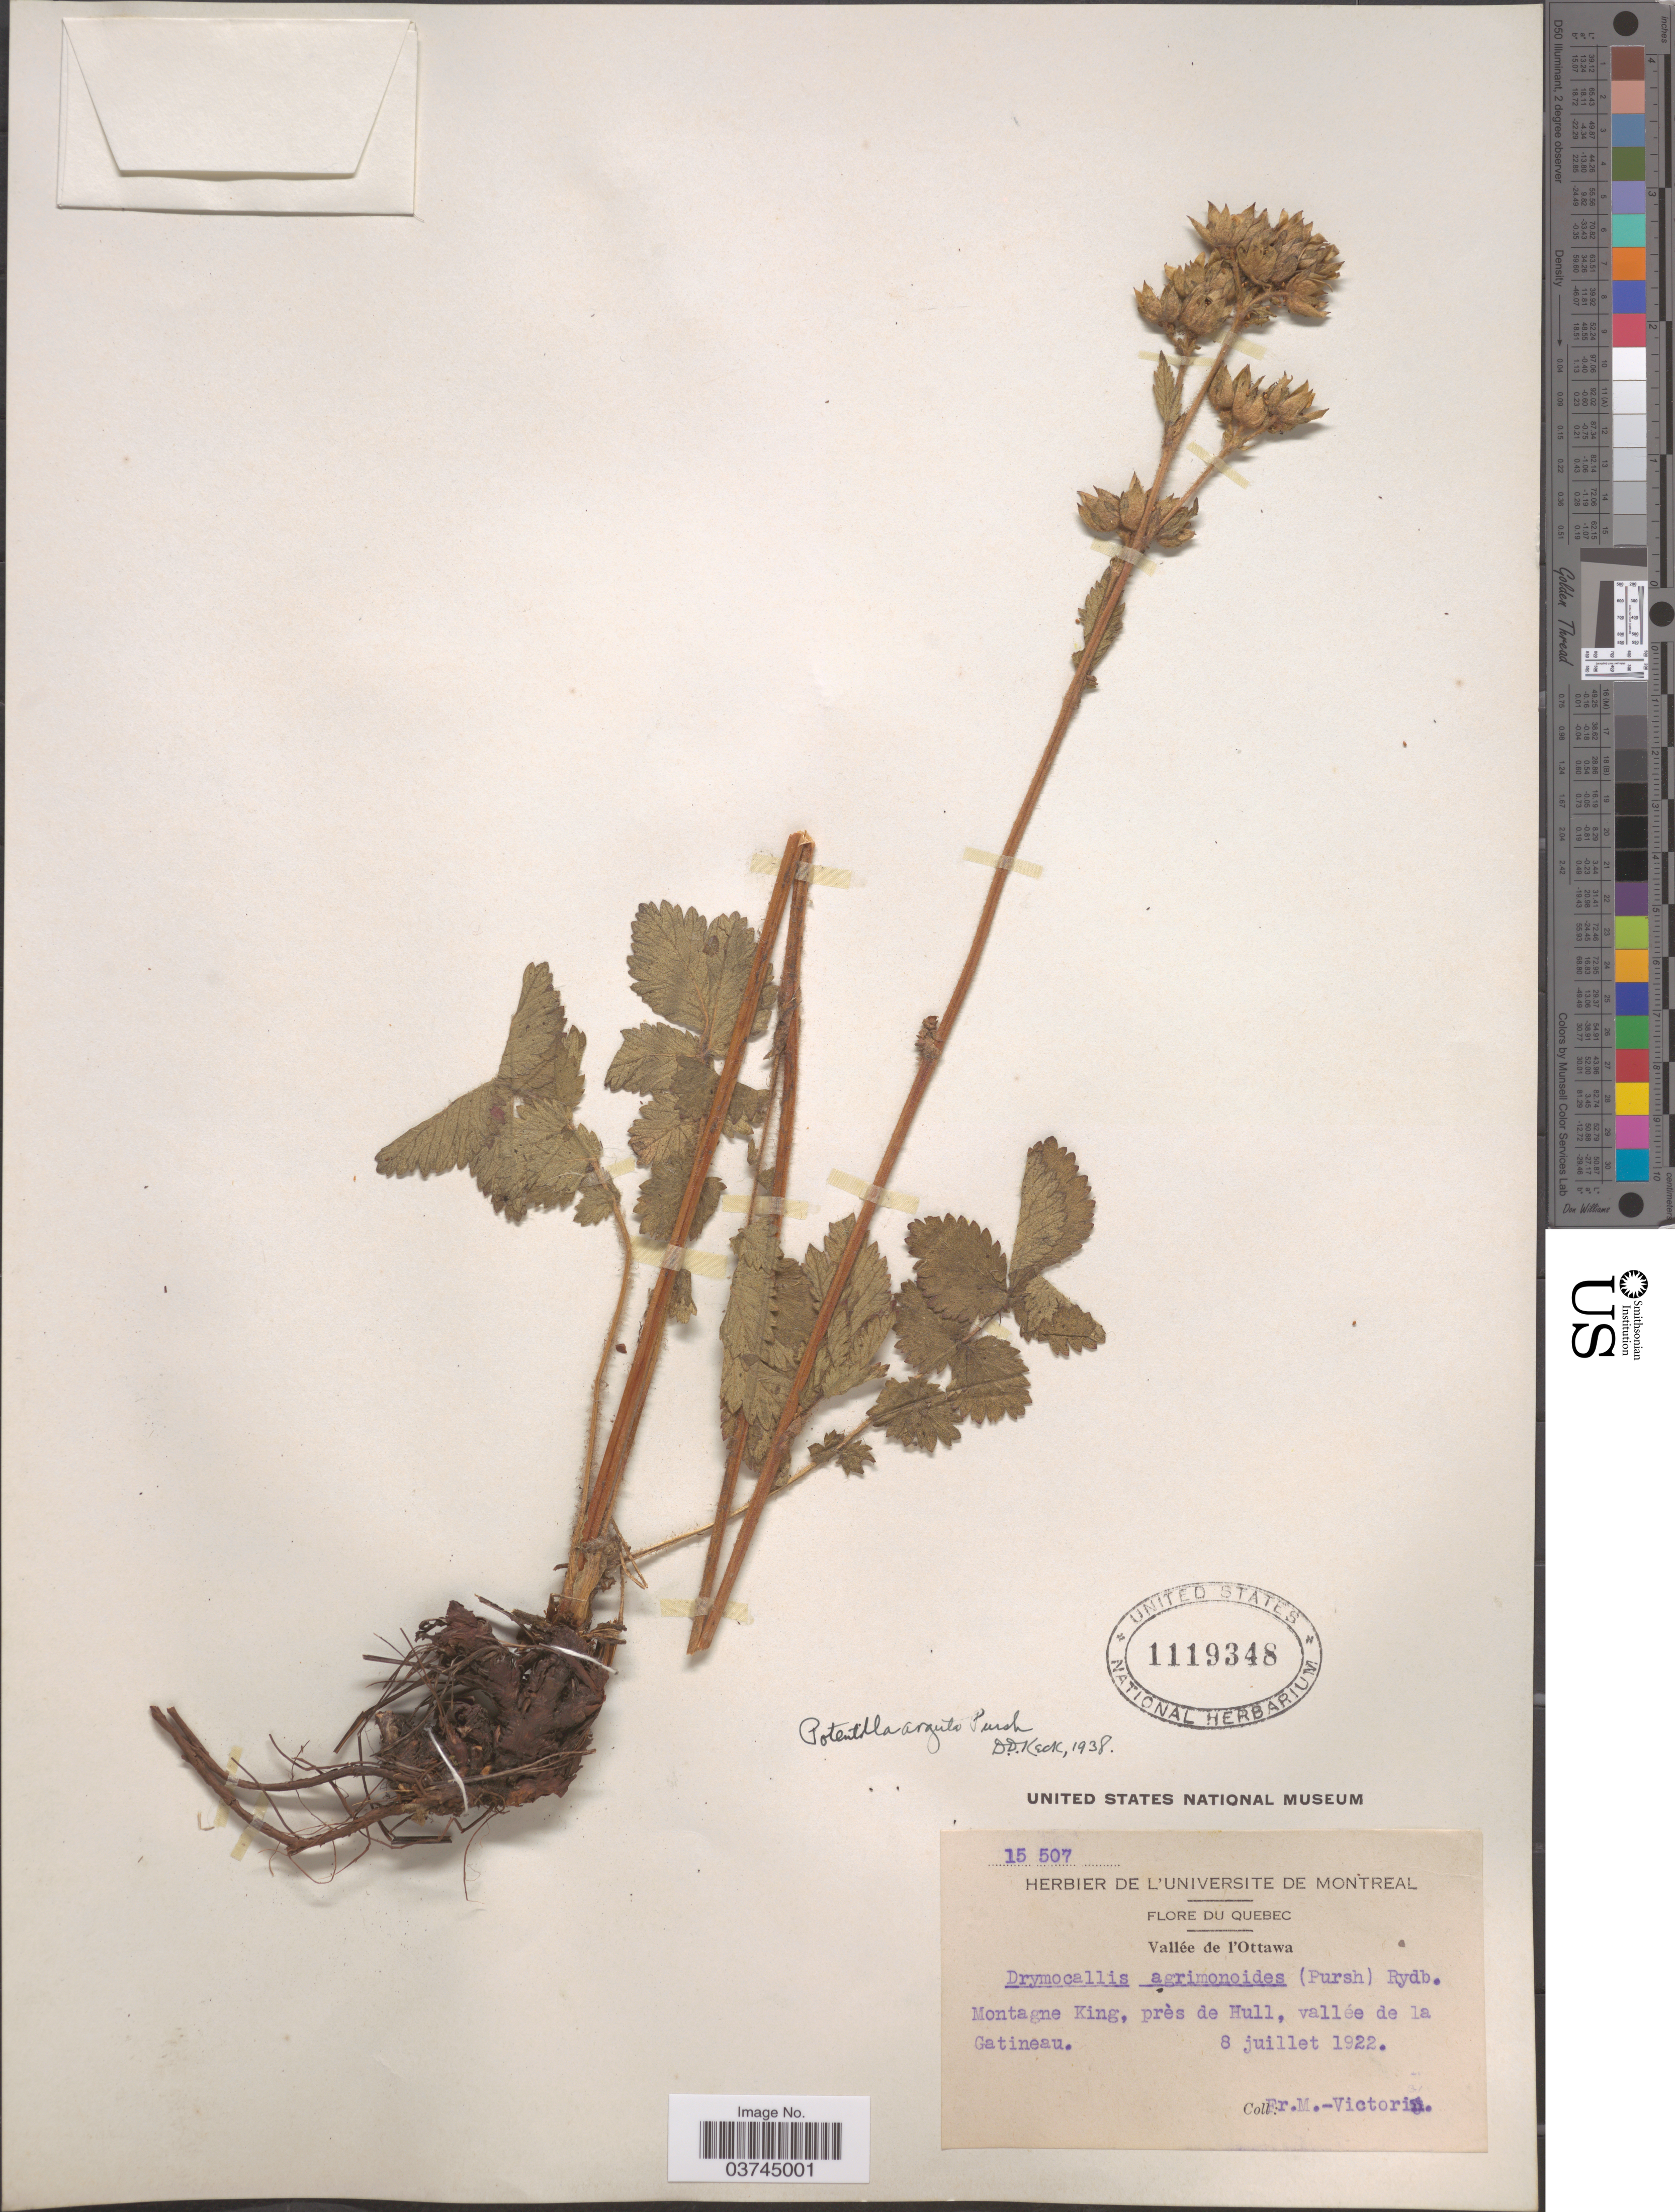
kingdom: Plantae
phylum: Tracheophyta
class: Magnoliopsida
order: Rosales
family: Rosaceae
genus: Drymocallis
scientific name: Drymocallis arguta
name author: (Pursh) Rydb.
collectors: F. Marie-Victorin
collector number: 15507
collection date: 1922-07-08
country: Canada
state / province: Quebec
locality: Vallée de l'Ottawa. Montagne King, près de Hull, vallée de la Gatineau.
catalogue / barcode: US 1119348